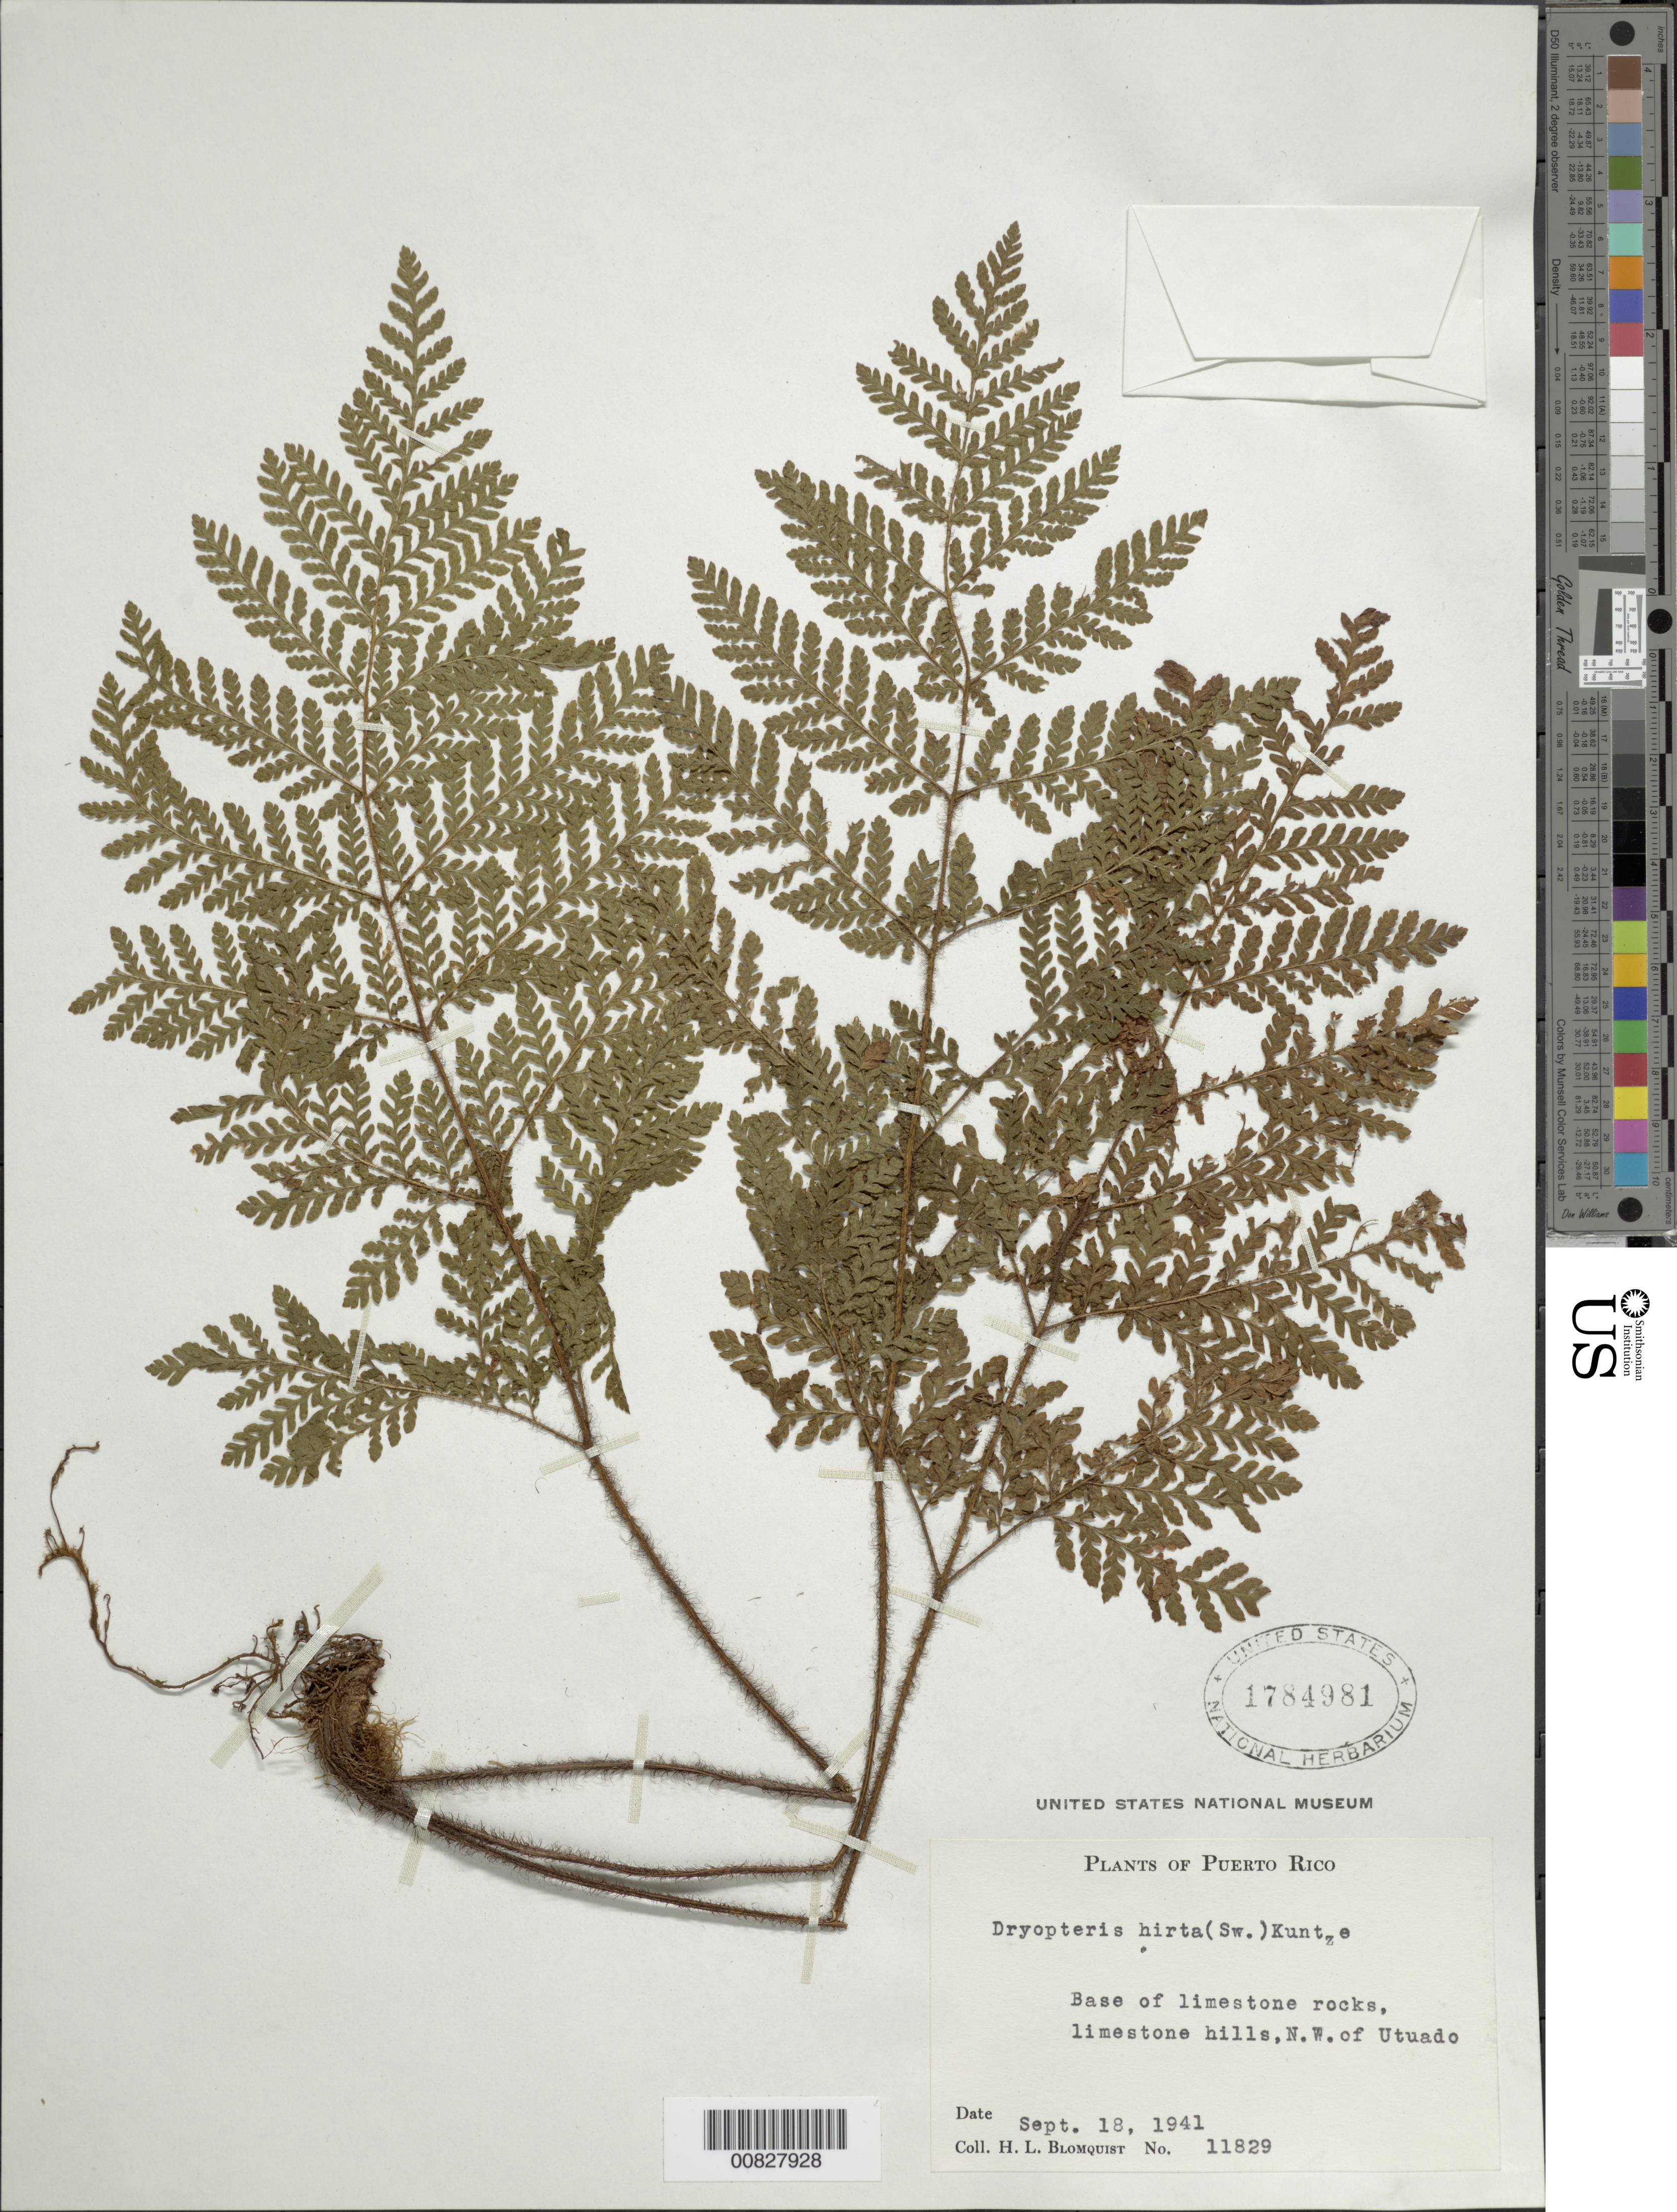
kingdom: Plantae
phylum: Tracheophyta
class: Polypodiopsida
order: Polypodiales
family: Dryopteridaceae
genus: Ctenitis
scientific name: Ctenitis hirta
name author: (Sw.) Ching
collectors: H. Blomquist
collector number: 11829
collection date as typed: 18 Sep 1941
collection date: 1941-09-18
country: Puerto Rico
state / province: Utuado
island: Puerto Rico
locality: Utado, NW of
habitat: Base of limestone rocks, limestone hills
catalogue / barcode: US 1784981